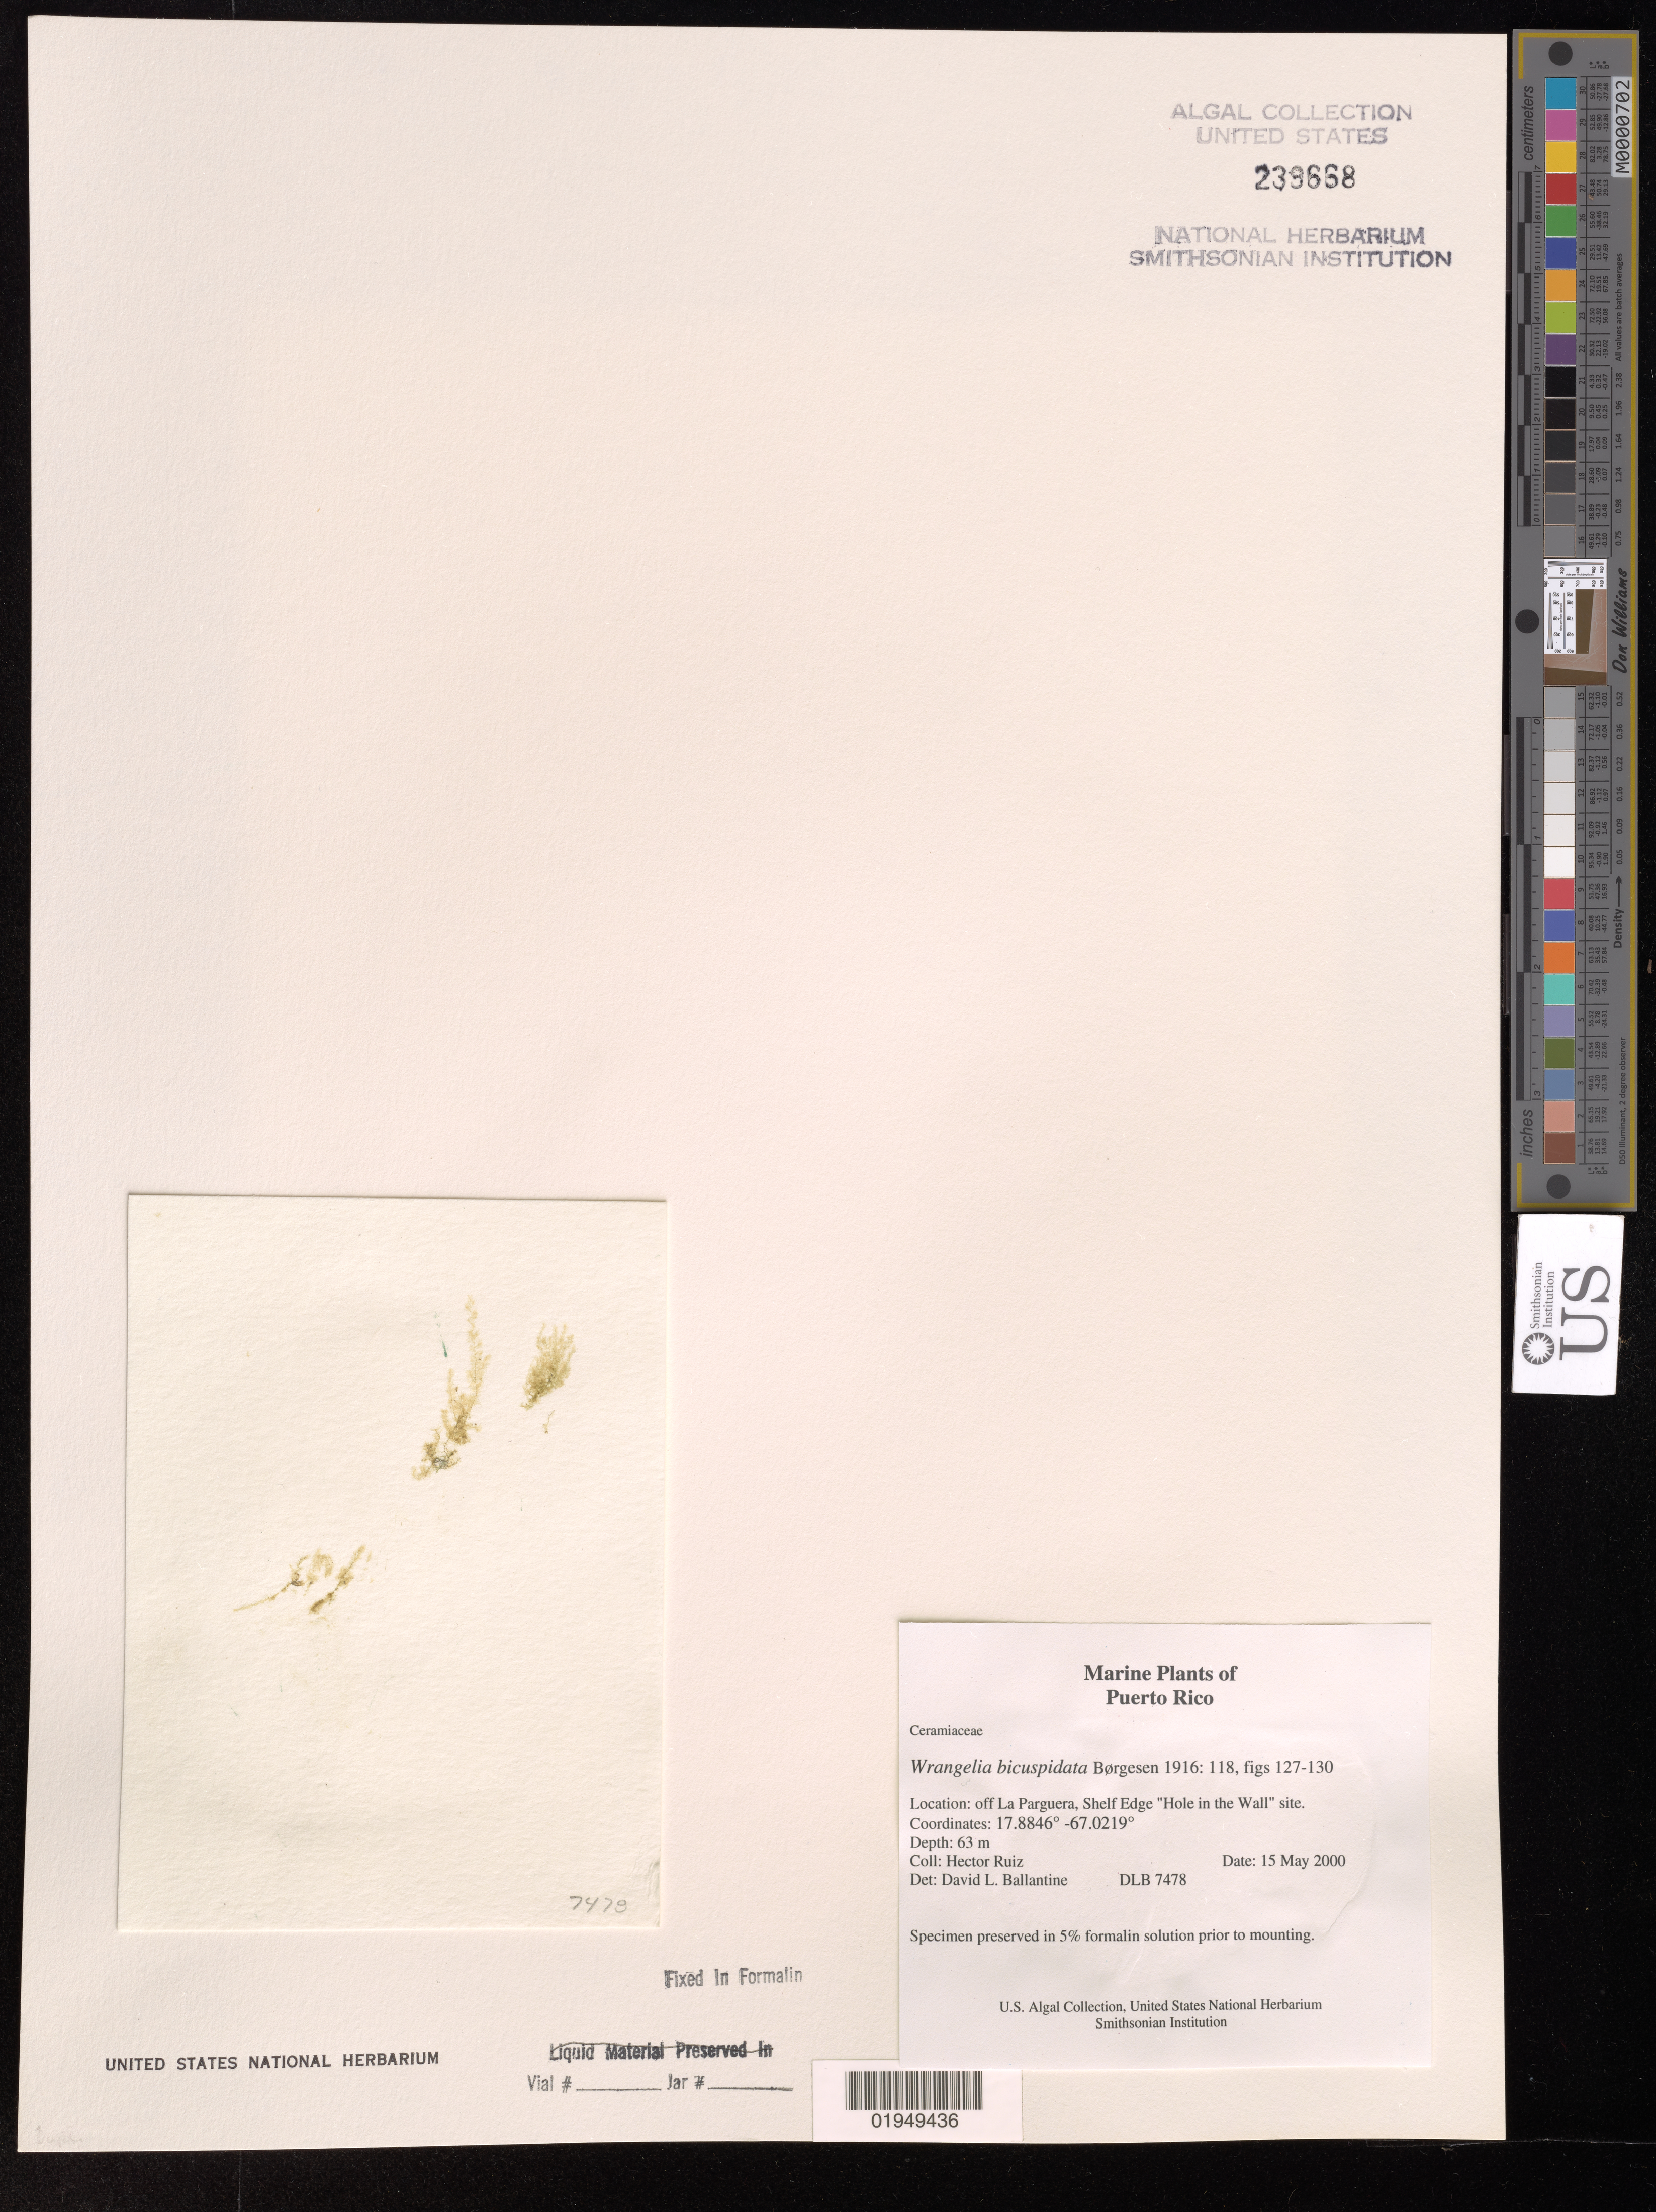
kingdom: Plantae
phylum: Rhodophyta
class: Florideophyceae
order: Ceramiales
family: Wrangeliaceae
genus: Wrangelia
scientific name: Wrangelia bicuspidata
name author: Børgesen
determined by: Ballentine, D. L.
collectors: H. Ruiz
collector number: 7478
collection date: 2000-05-15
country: Puerto Rico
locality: La Parguera, Shelf Edge, "Hole in the Wall" site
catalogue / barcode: US 239668